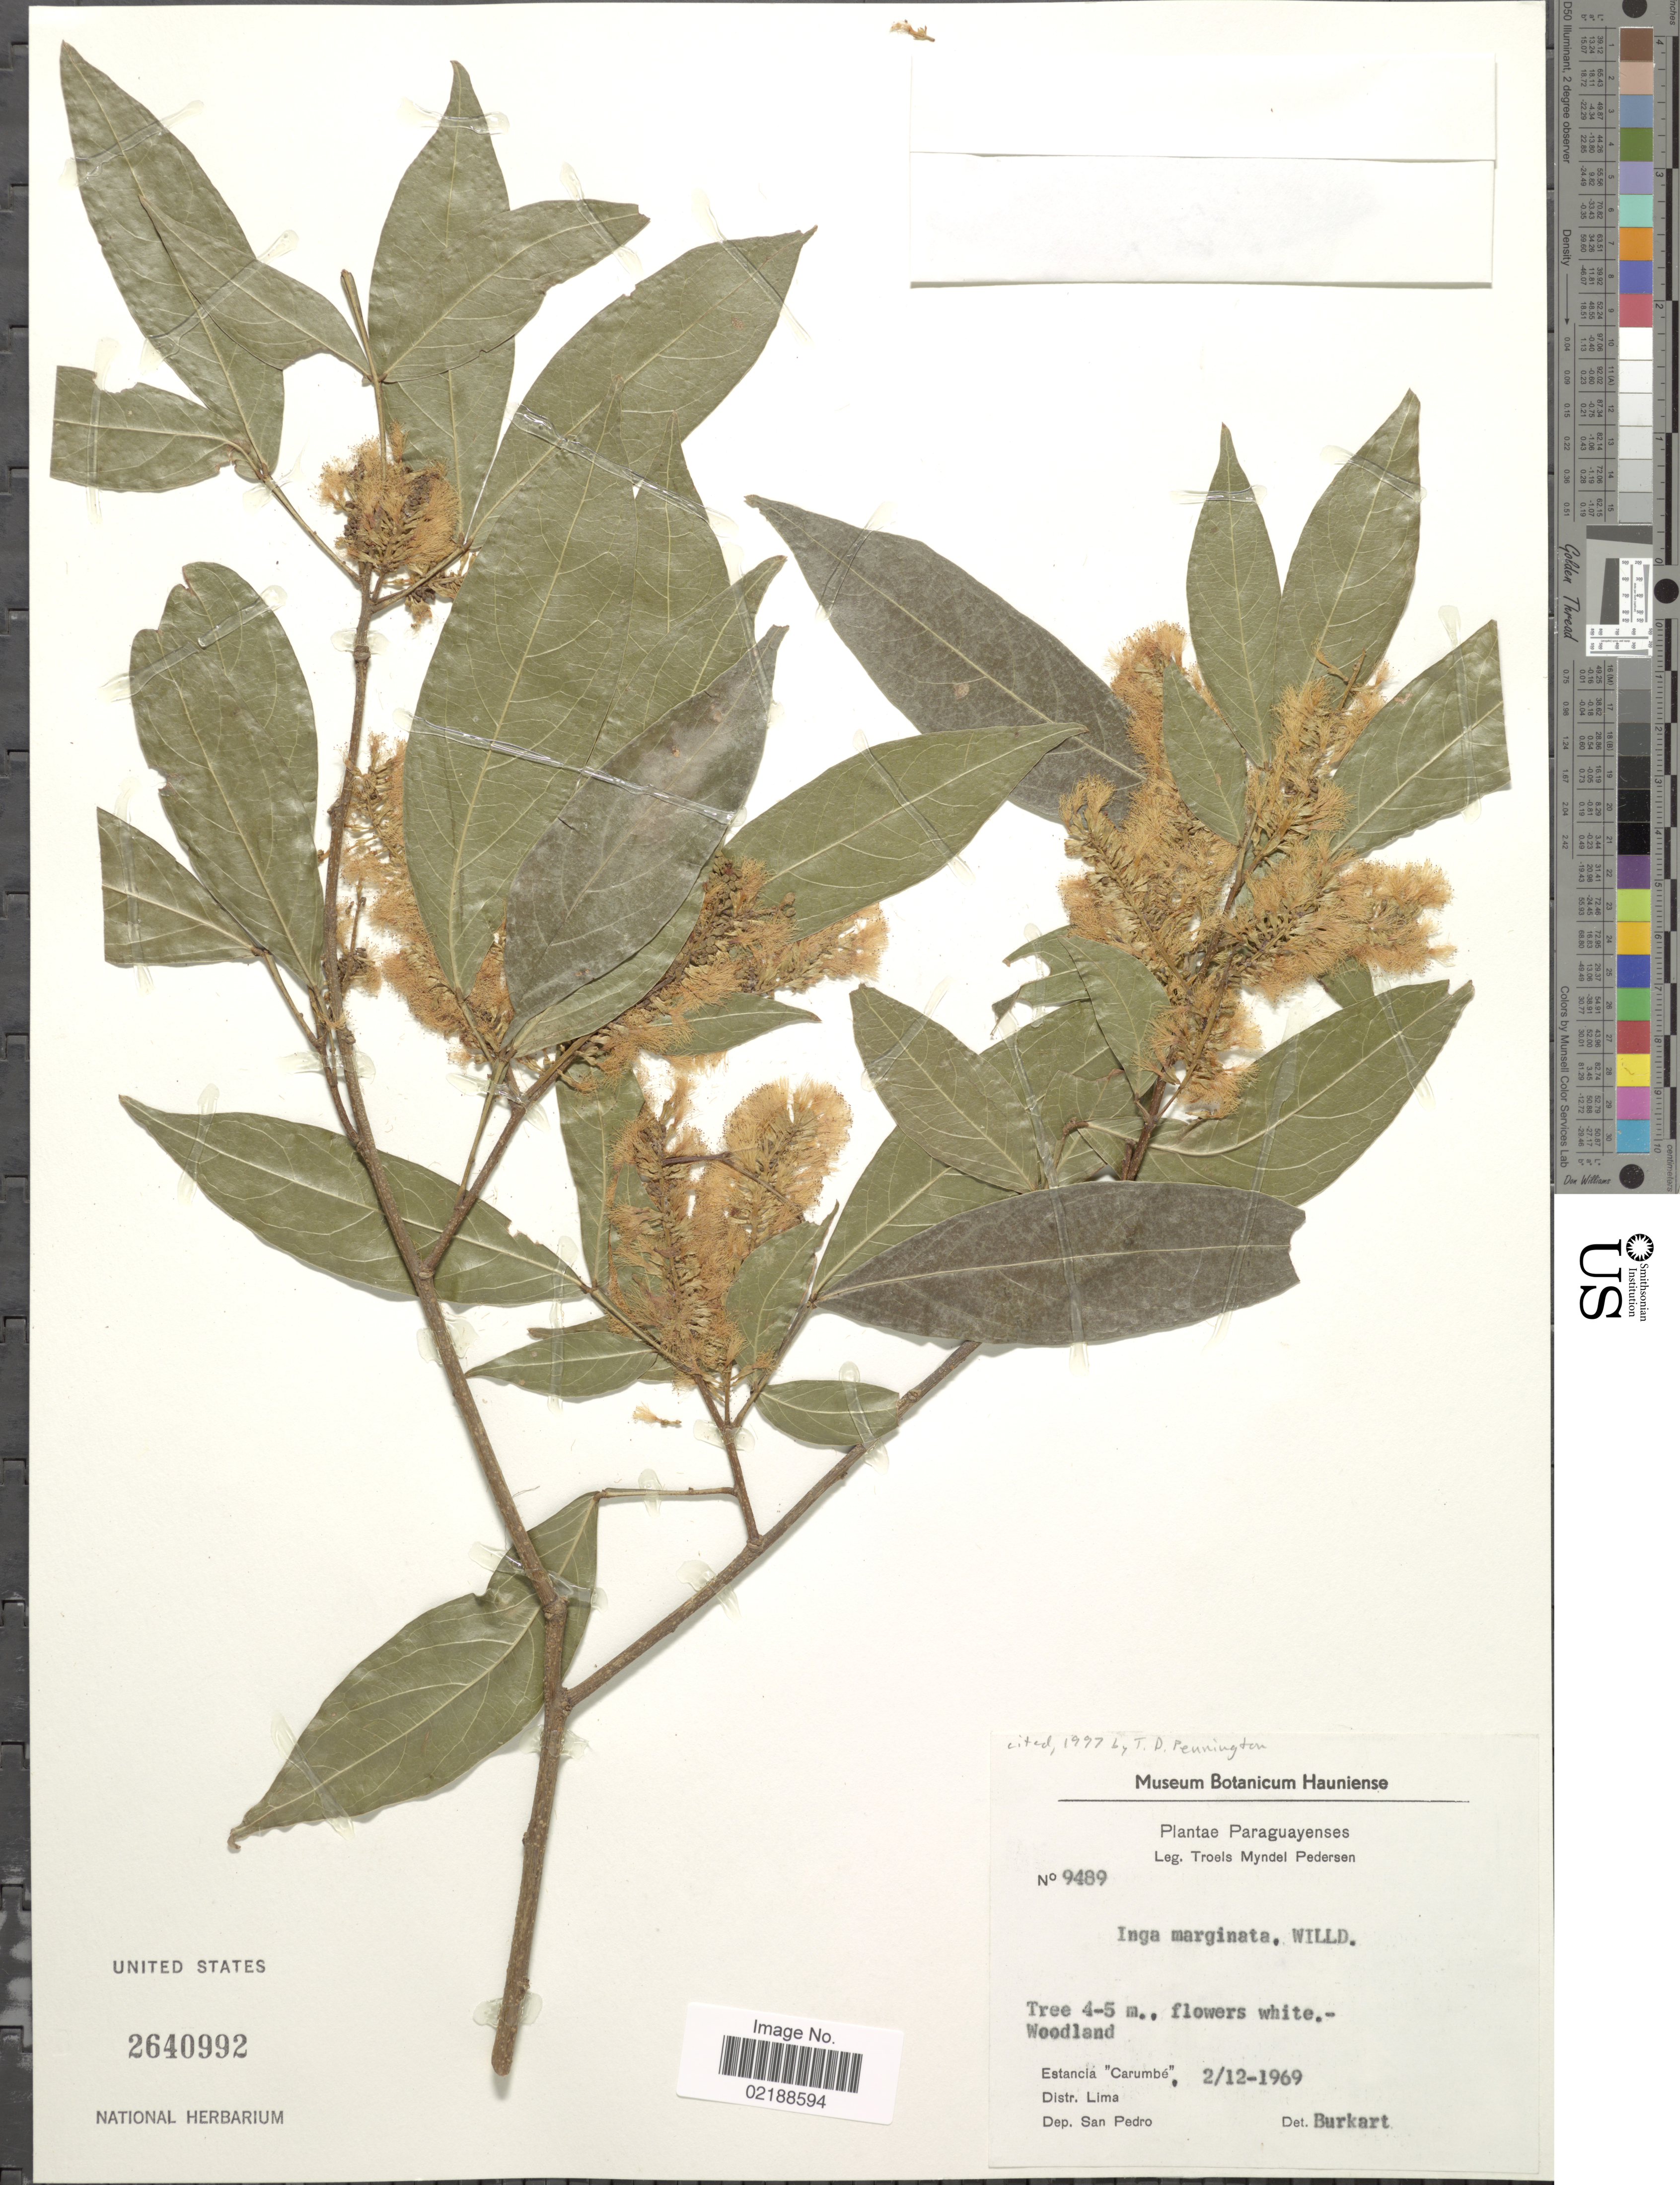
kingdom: Plantae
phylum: Tracheophyta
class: Magnoliopsida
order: Fabales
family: Fabaceae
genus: Inga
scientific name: Inga marginata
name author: Willd.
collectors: T. Pederson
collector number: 9489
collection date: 1969-12-02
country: Peru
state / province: Lima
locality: Woodland, estancia 'Carumbe' Distr. Lima, Dep San Pedro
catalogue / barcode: US 2640992